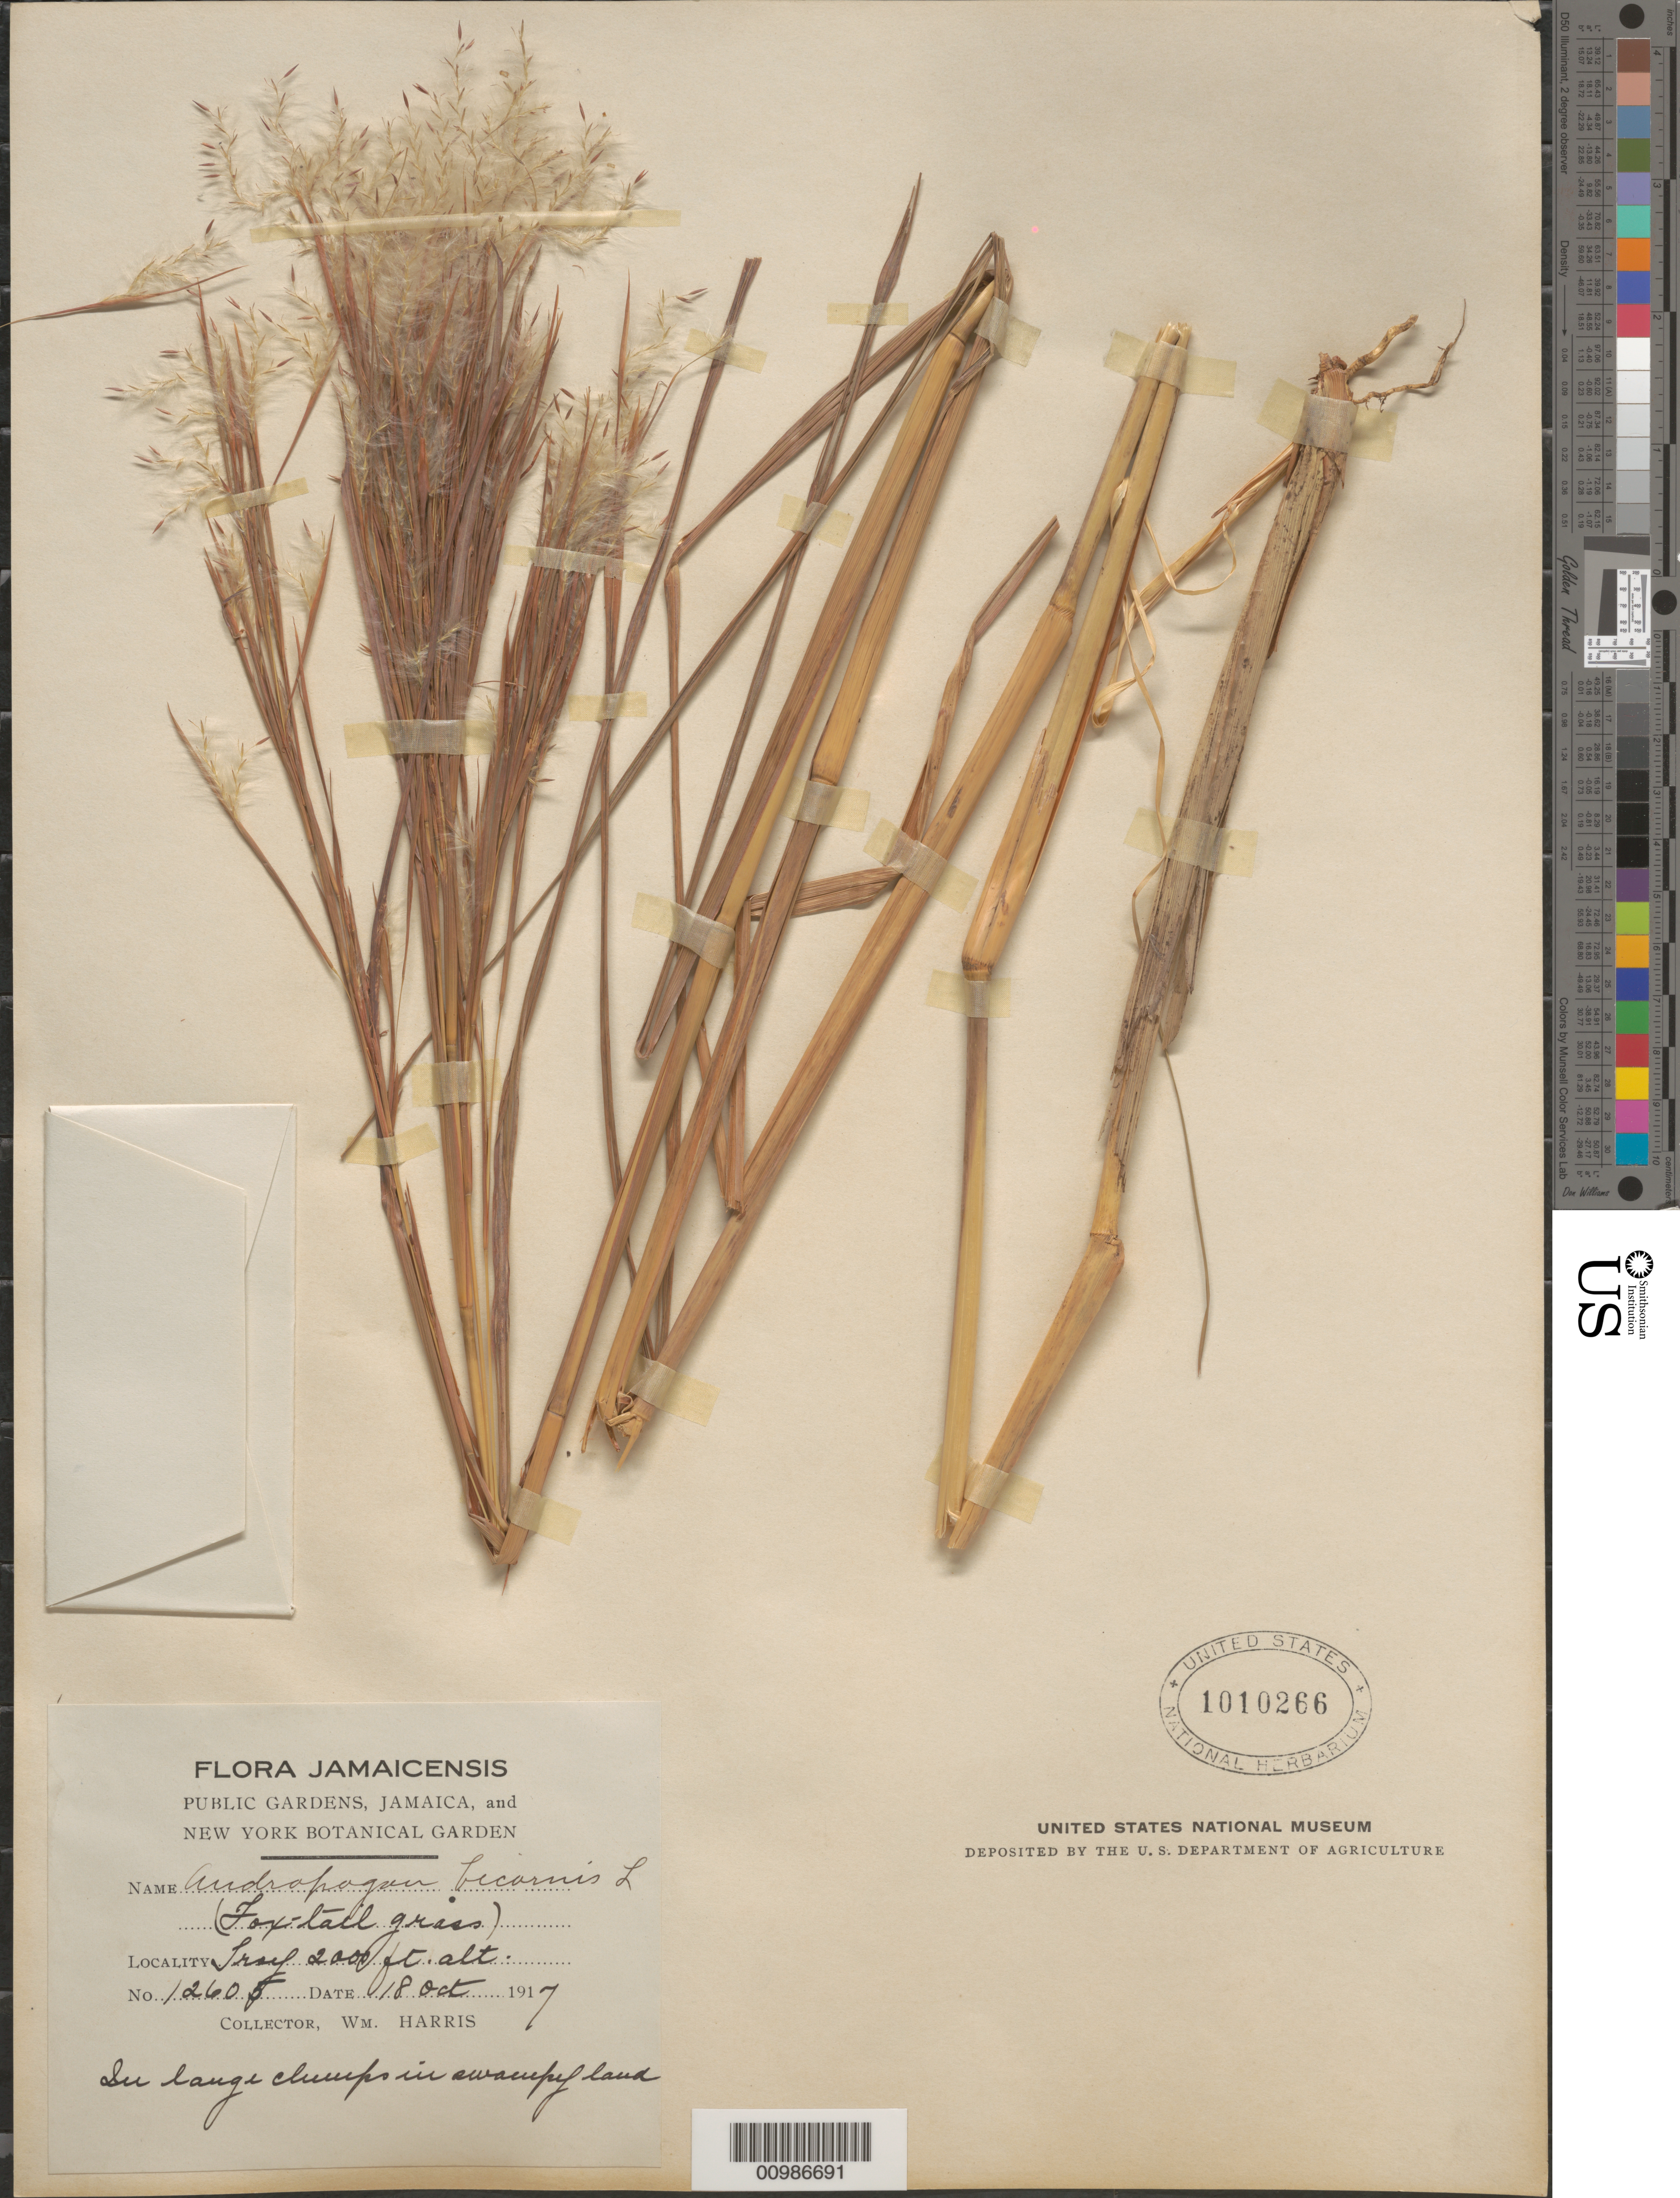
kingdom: Plantae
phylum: Tracheophyta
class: Liliopsida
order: Poales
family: Poaceae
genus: Andropogon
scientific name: Andropogon bicornis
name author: L.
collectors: W. H. Harris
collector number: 12605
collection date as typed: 18 Oct 1917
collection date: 1917-10-18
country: Jamaica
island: Jamaica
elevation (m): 610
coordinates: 0 N, 0 E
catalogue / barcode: US 1010266